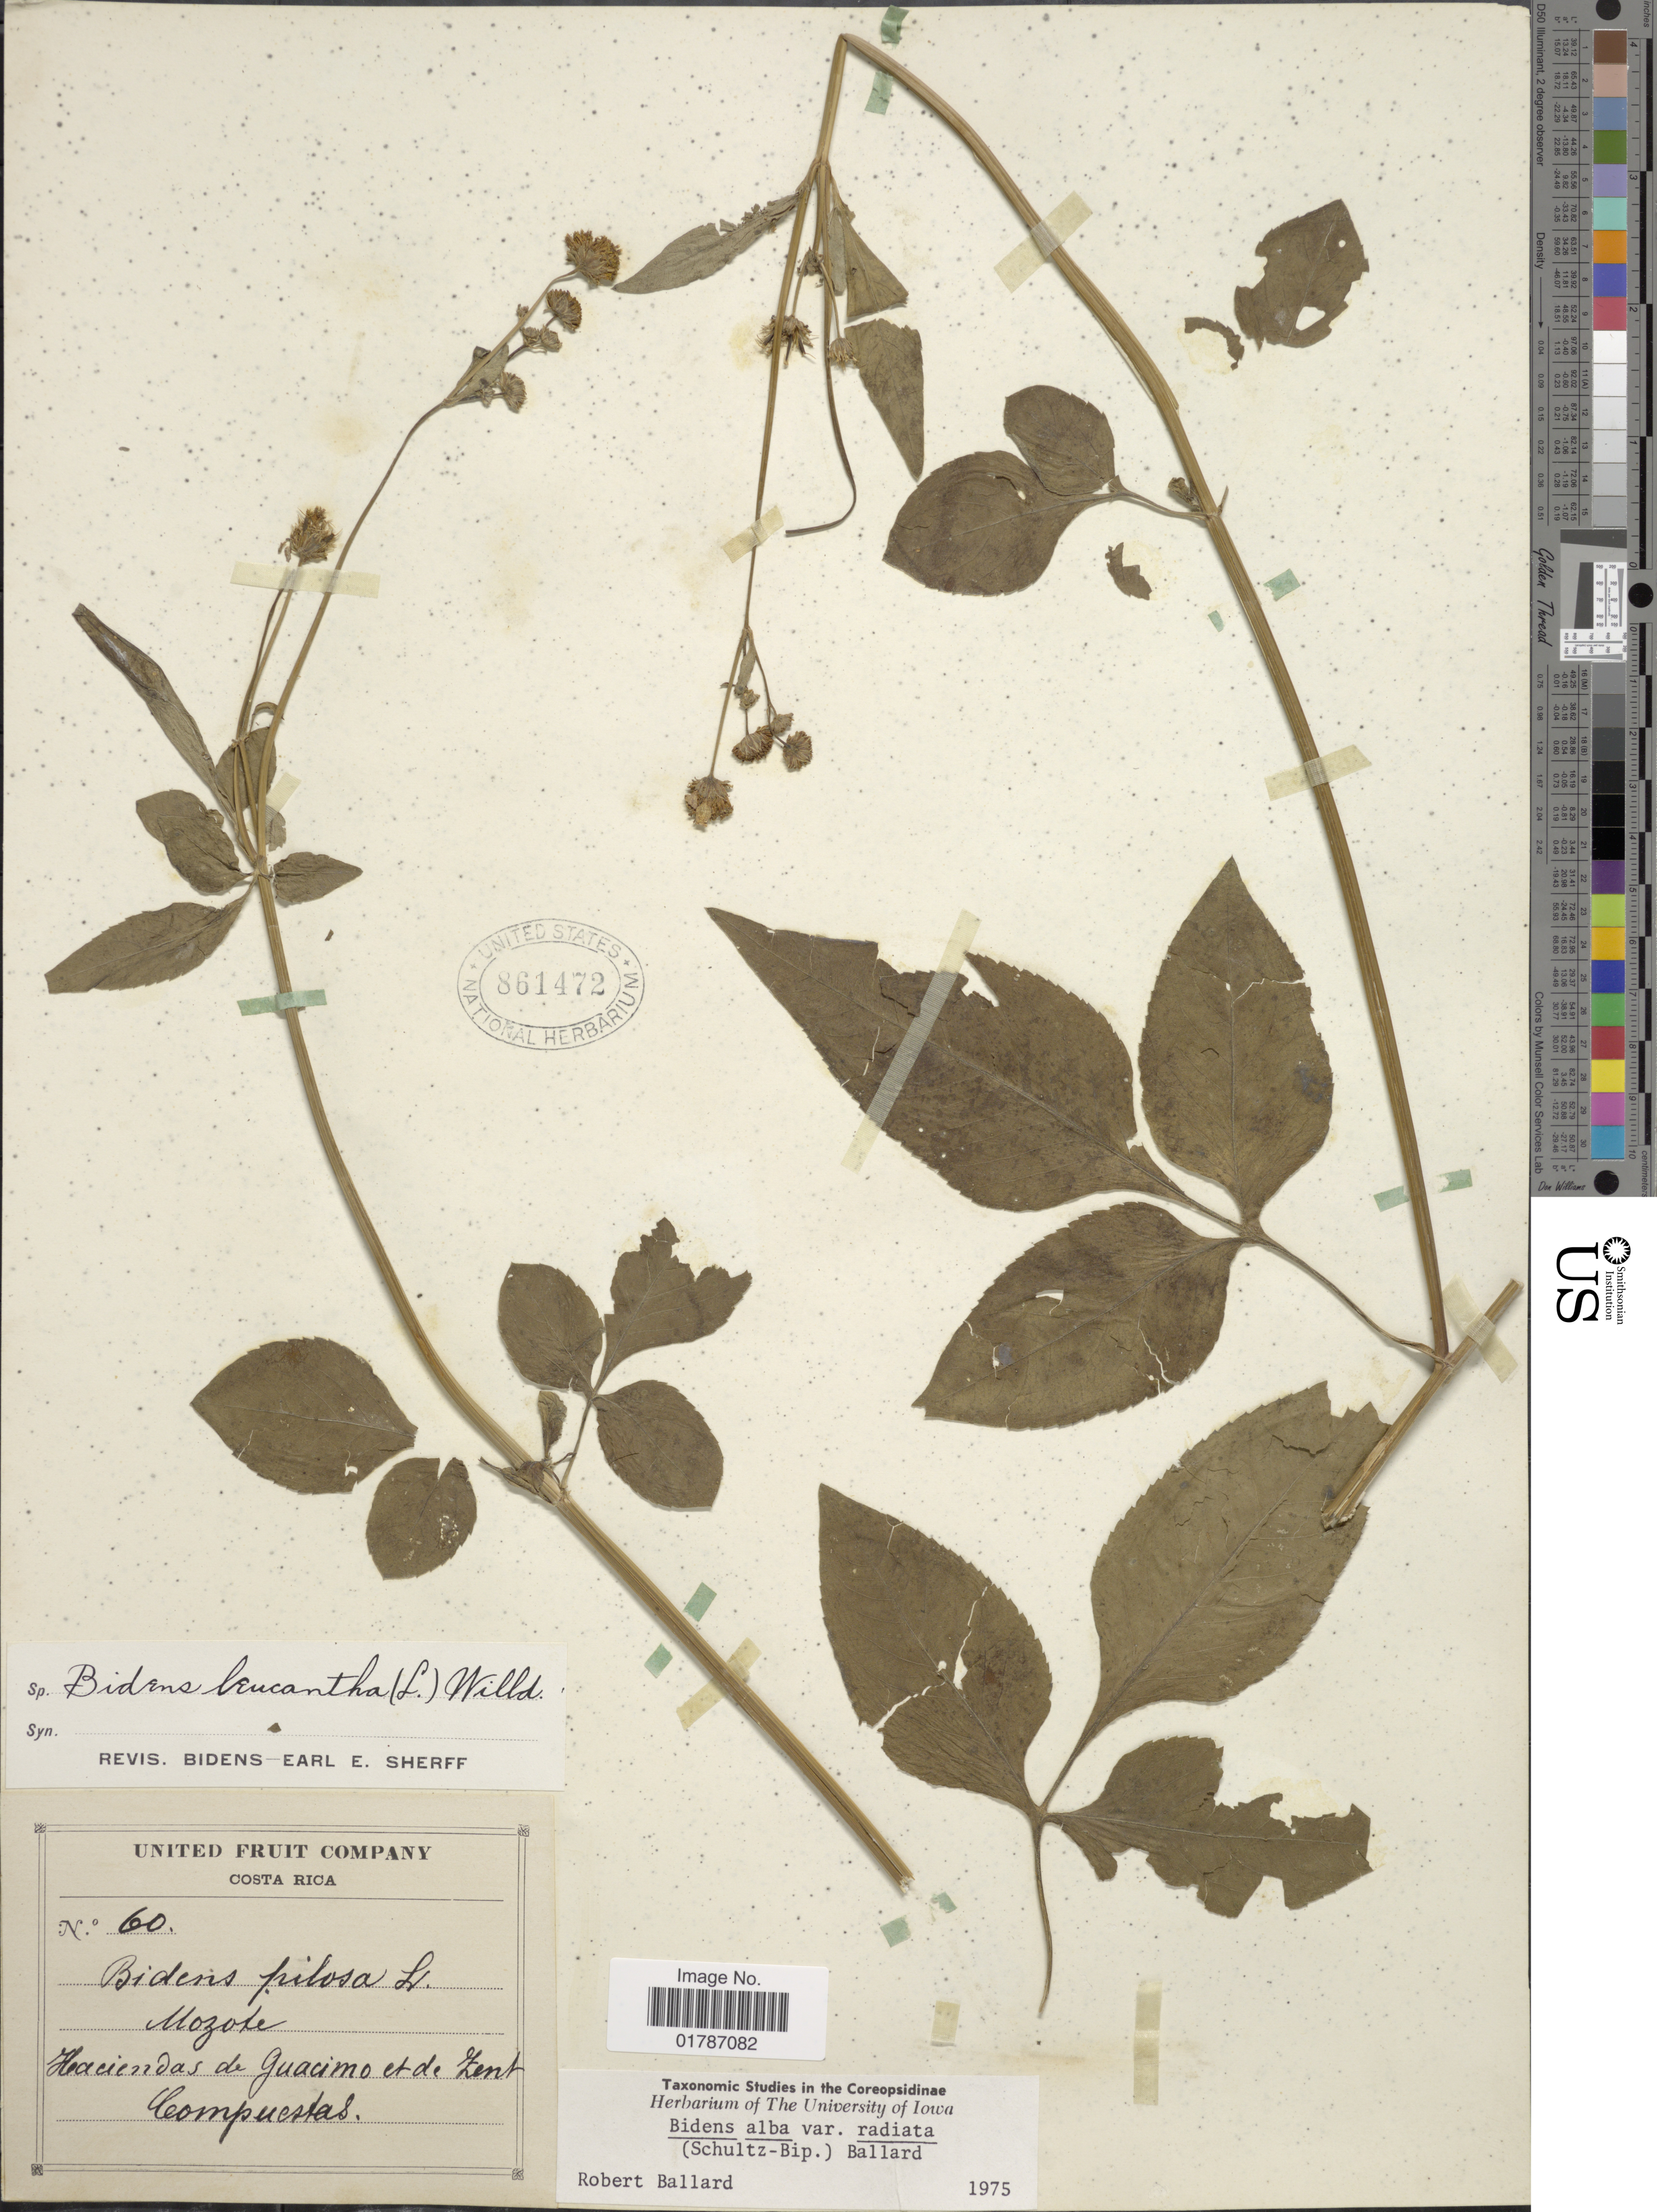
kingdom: Plantae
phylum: Tracheophyta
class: Magnoliopsida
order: Asterales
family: Asteraceae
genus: Bidens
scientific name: Bidens alba var. radiata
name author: (Sch. Bip.) R.E. Ballard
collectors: United Fruit Company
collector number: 60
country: Costa Rica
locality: Haciendas de Guacimo et de Zent, Compuestas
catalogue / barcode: US 861472